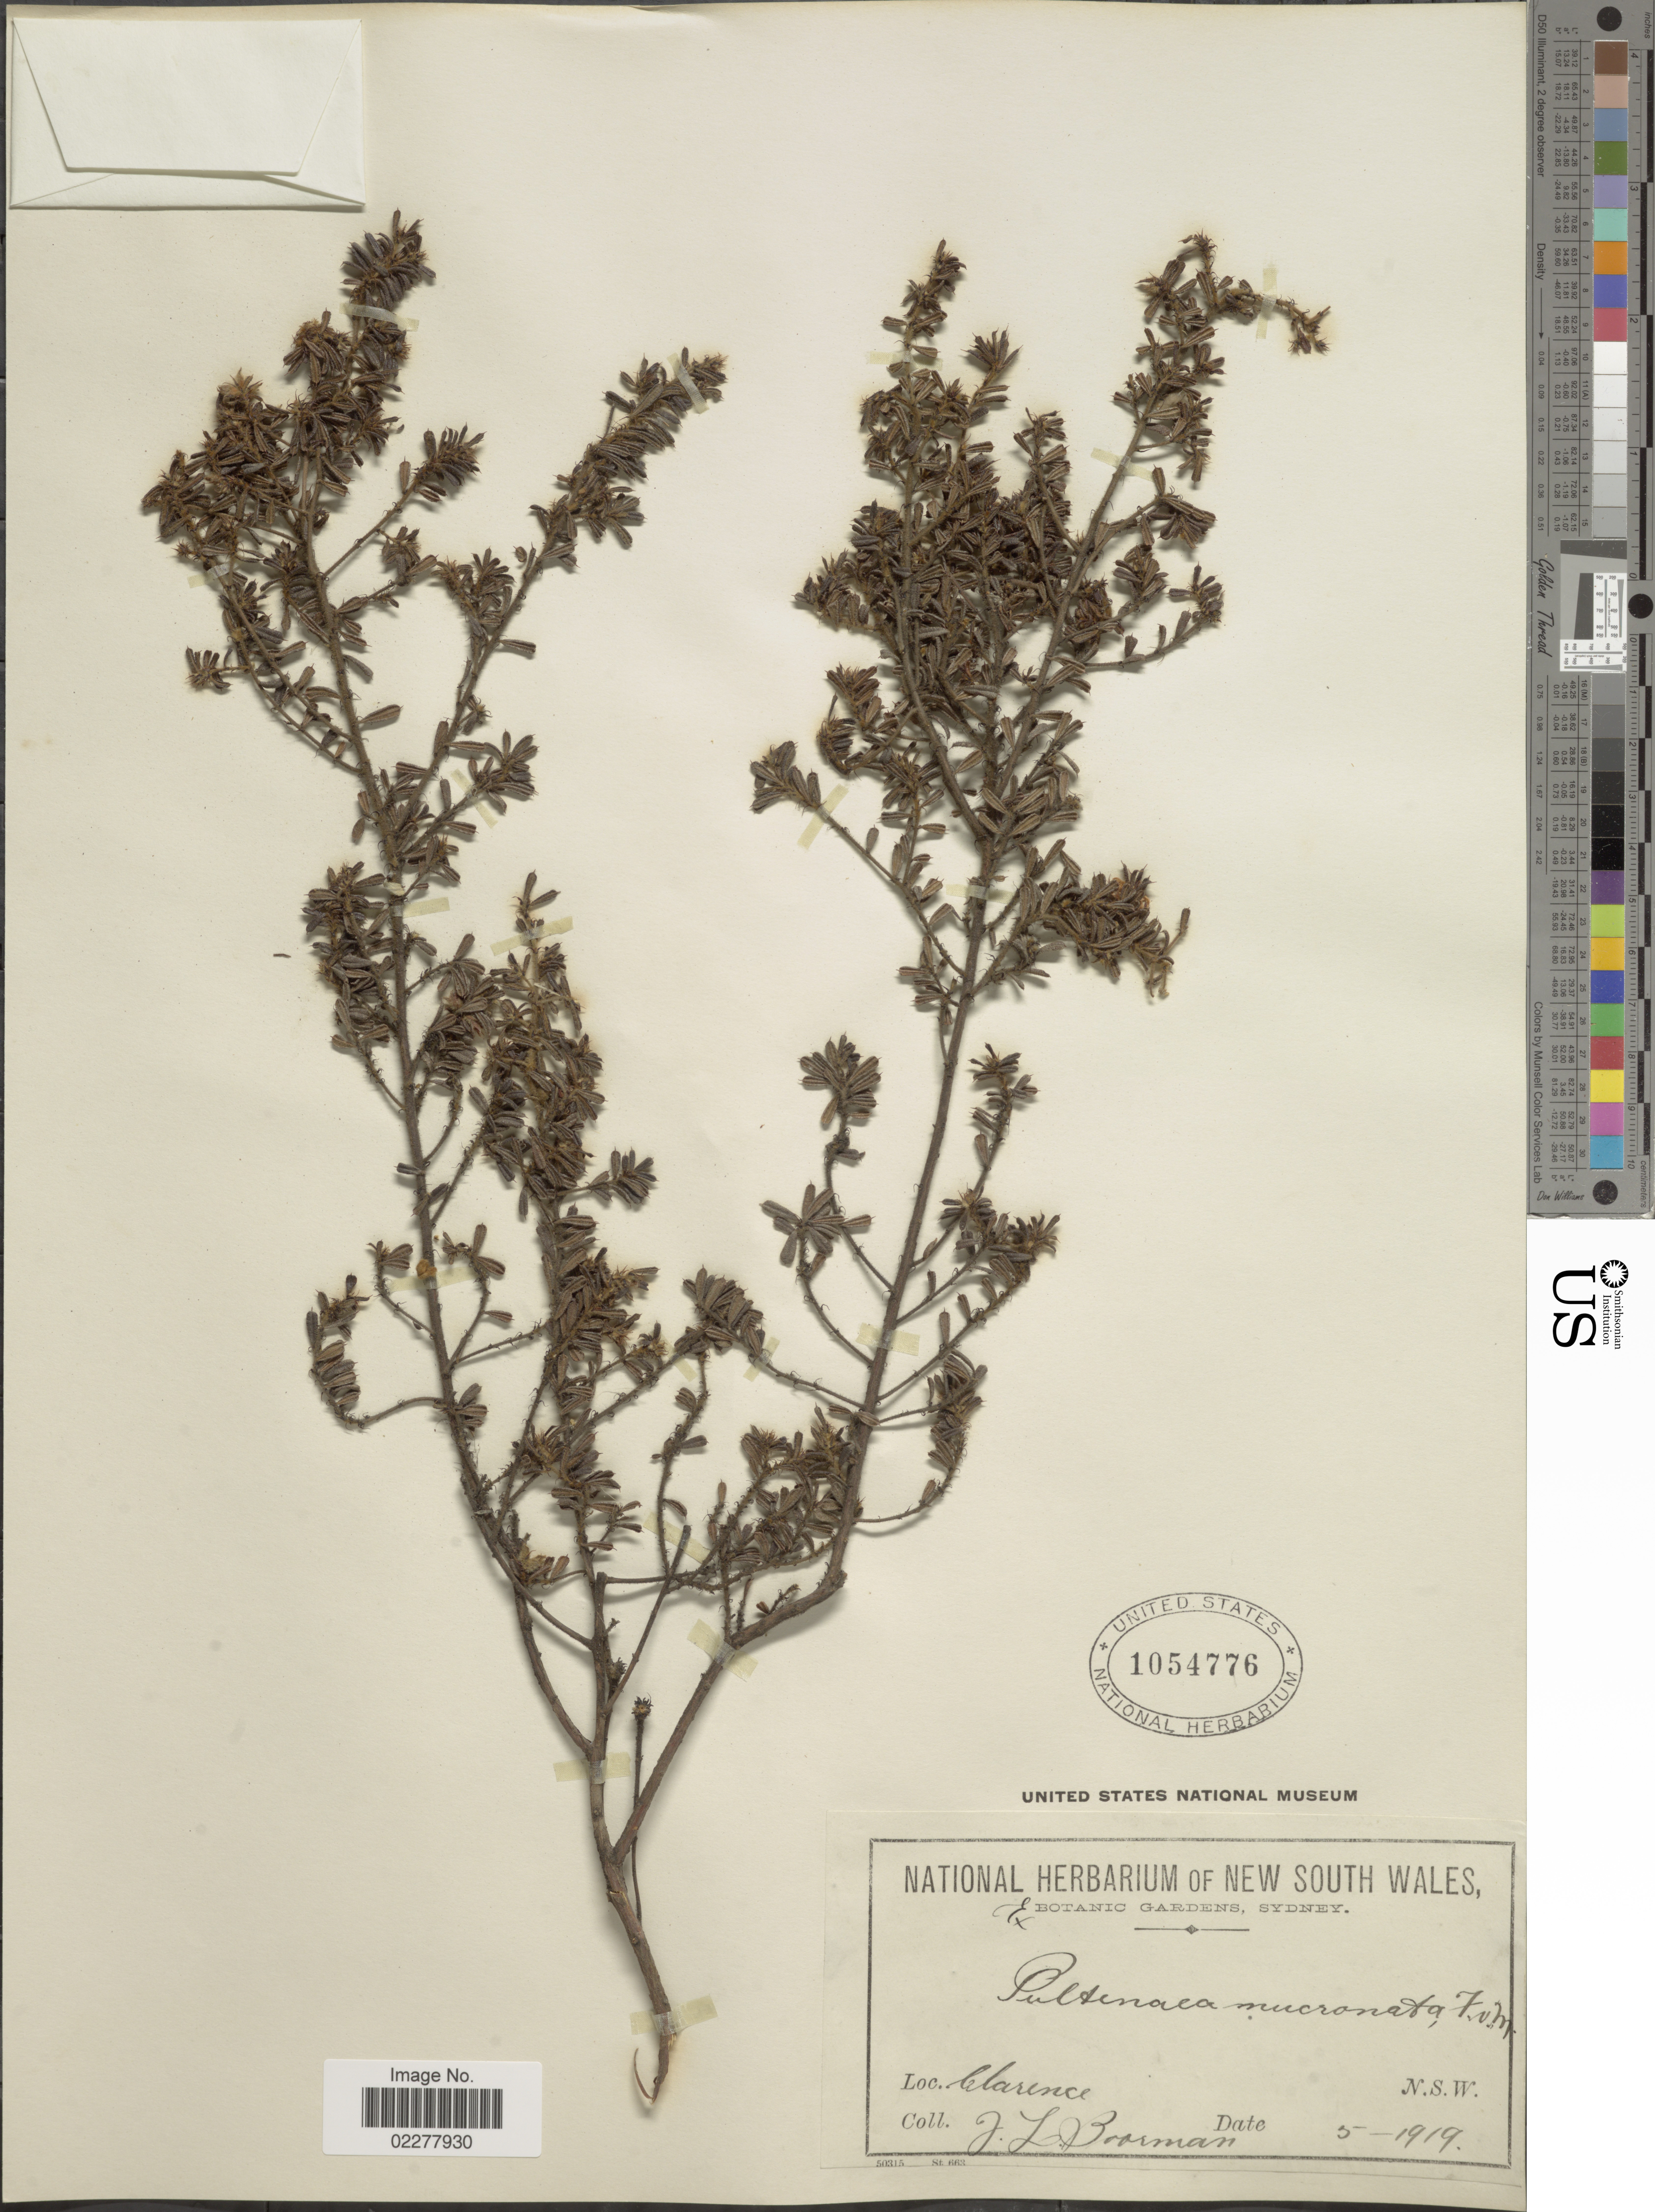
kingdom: Plantae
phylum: Tracheophyta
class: Magnoliopsida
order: Fabales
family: Fabaceae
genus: Pultenaea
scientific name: Pultenaea mucronata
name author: F. Muell.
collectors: J. Boorman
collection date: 1919-05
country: Australia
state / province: New South Wales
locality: Clarence. N.S.W.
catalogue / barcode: US 1054776